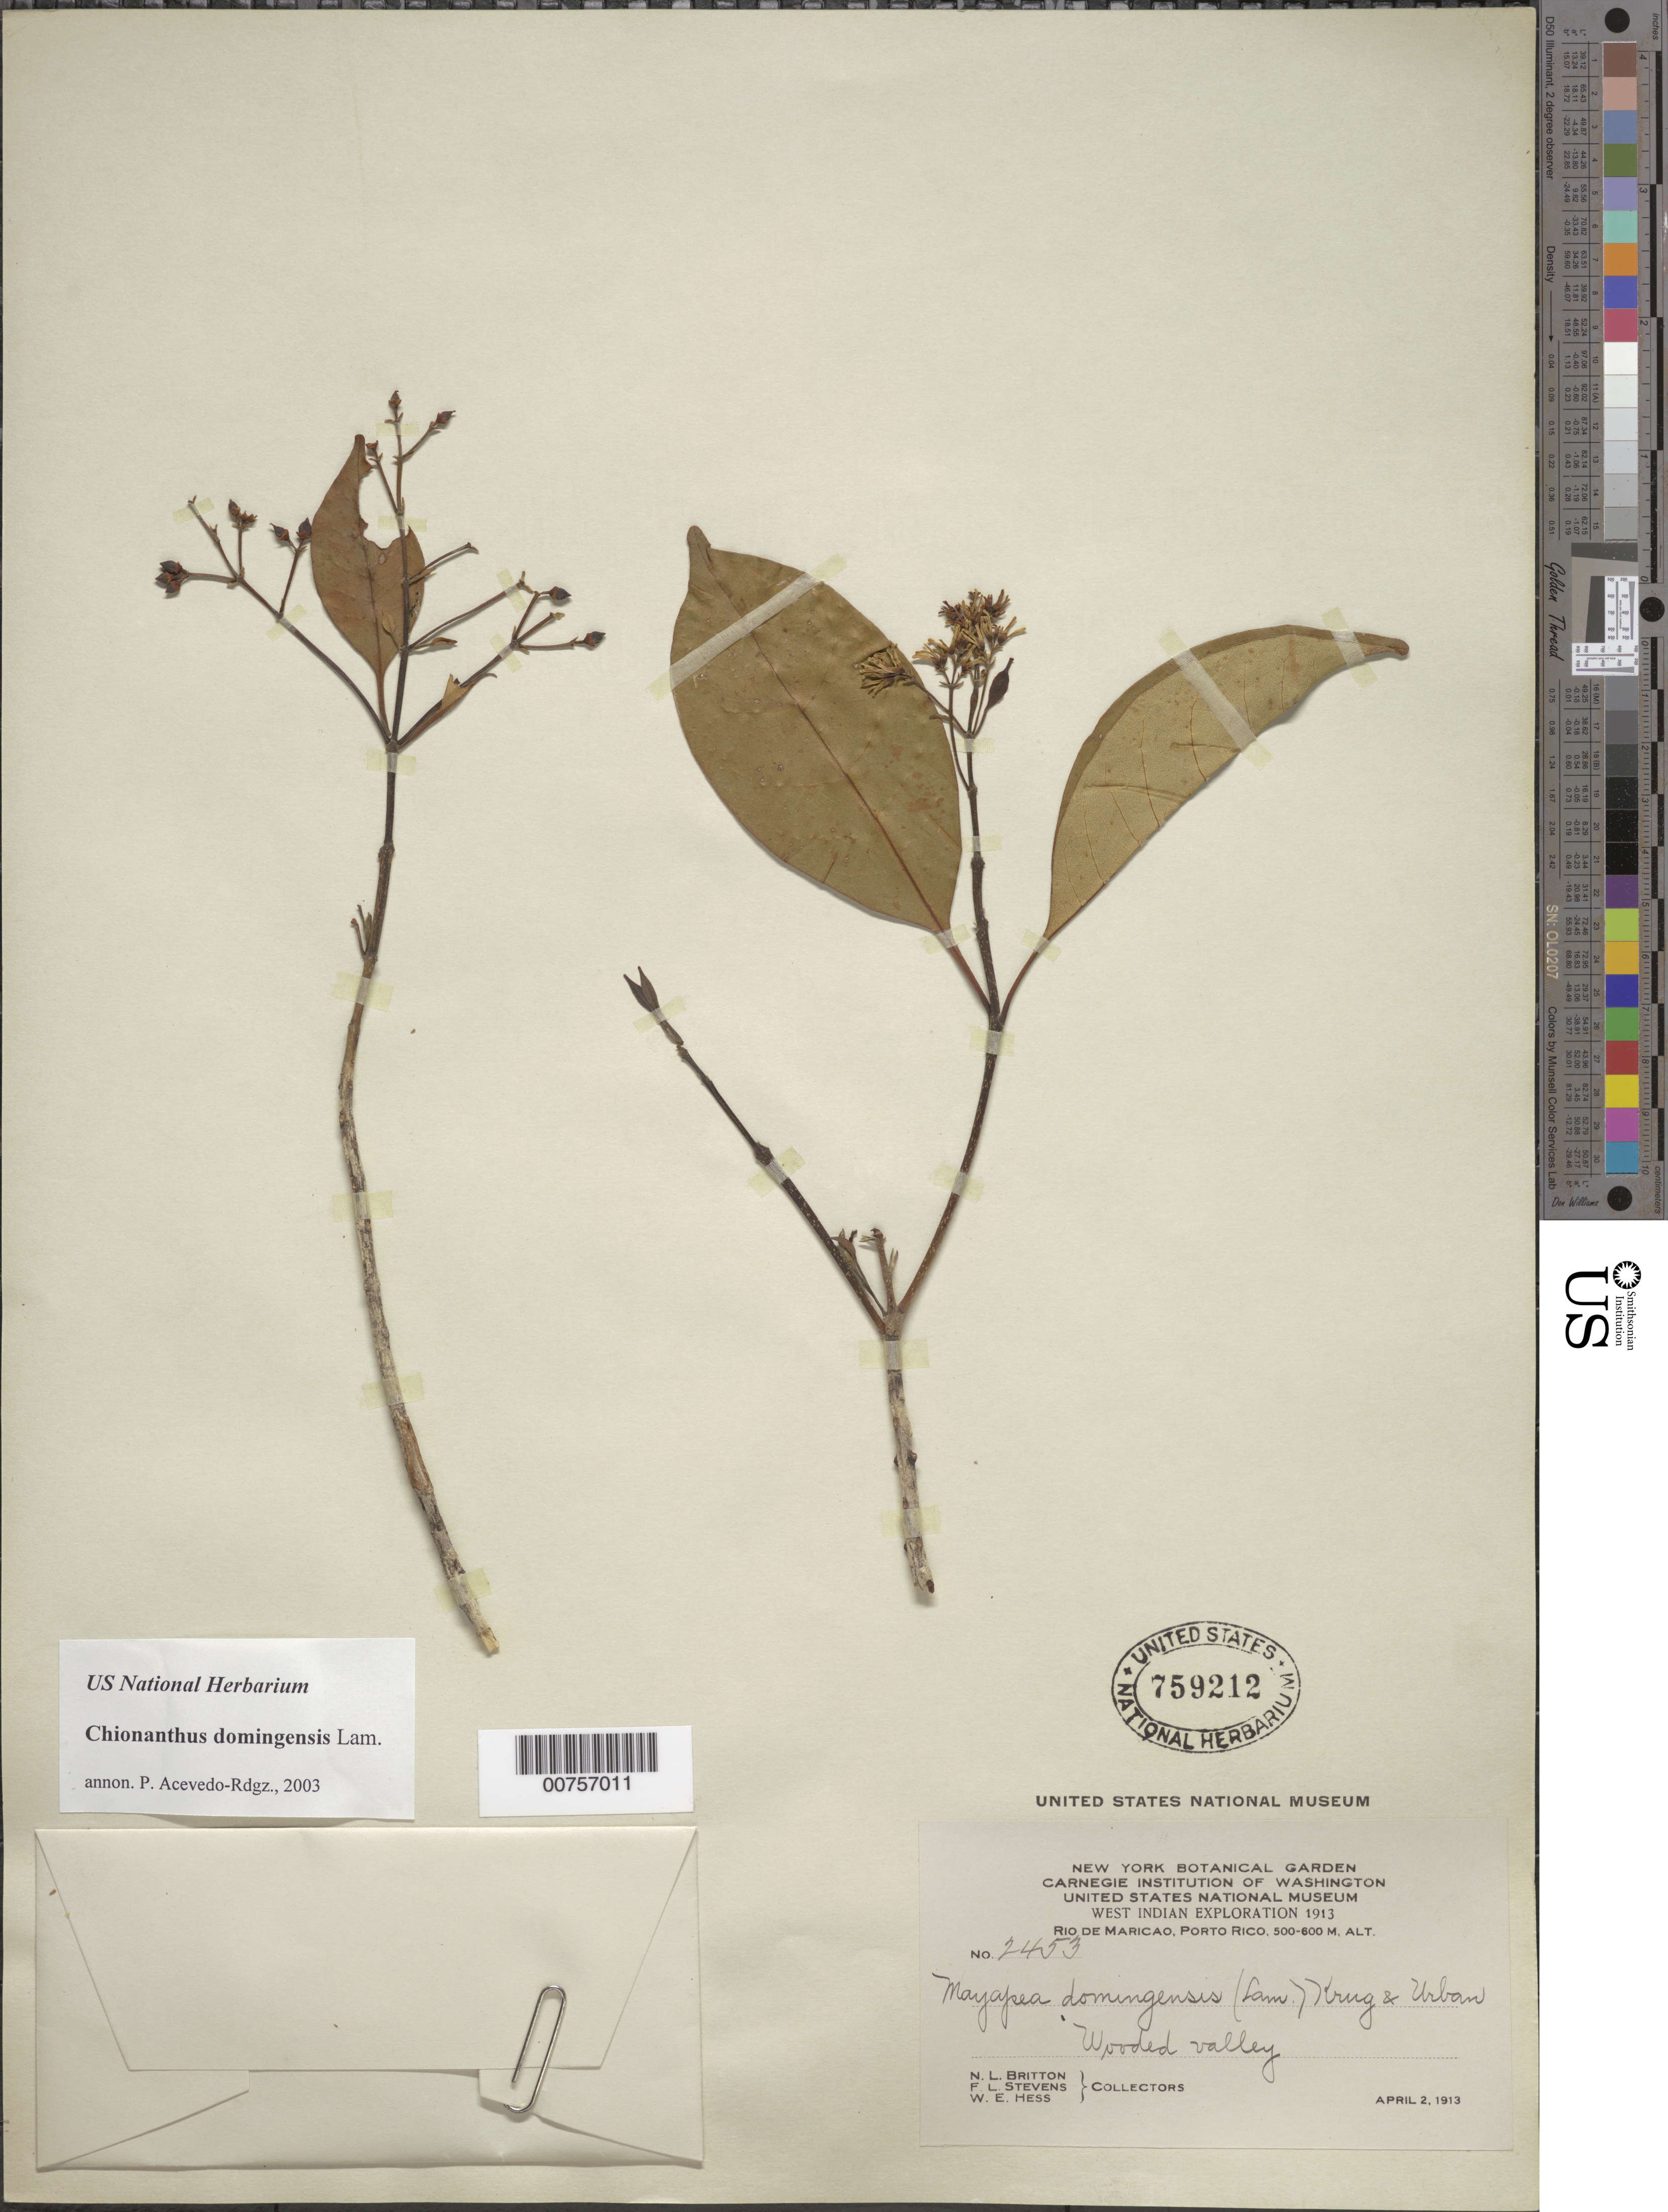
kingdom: Plantae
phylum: Tracheophyta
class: Magnoliopsida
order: Lamiales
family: Oleaceae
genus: Chionanthus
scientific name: Chionanthus domingensis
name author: Lam.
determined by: Acevedo-Rodríguez, P., (BOT), Smithsonian Institution - National Museum of Natural History (UNITED STATES)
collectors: N. Britton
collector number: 2453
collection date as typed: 02 Apr 1913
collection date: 1913-04-02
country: Puerto Rico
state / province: Maricao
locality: Rio Maricao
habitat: Wooded valley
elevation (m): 500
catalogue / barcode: US 759212